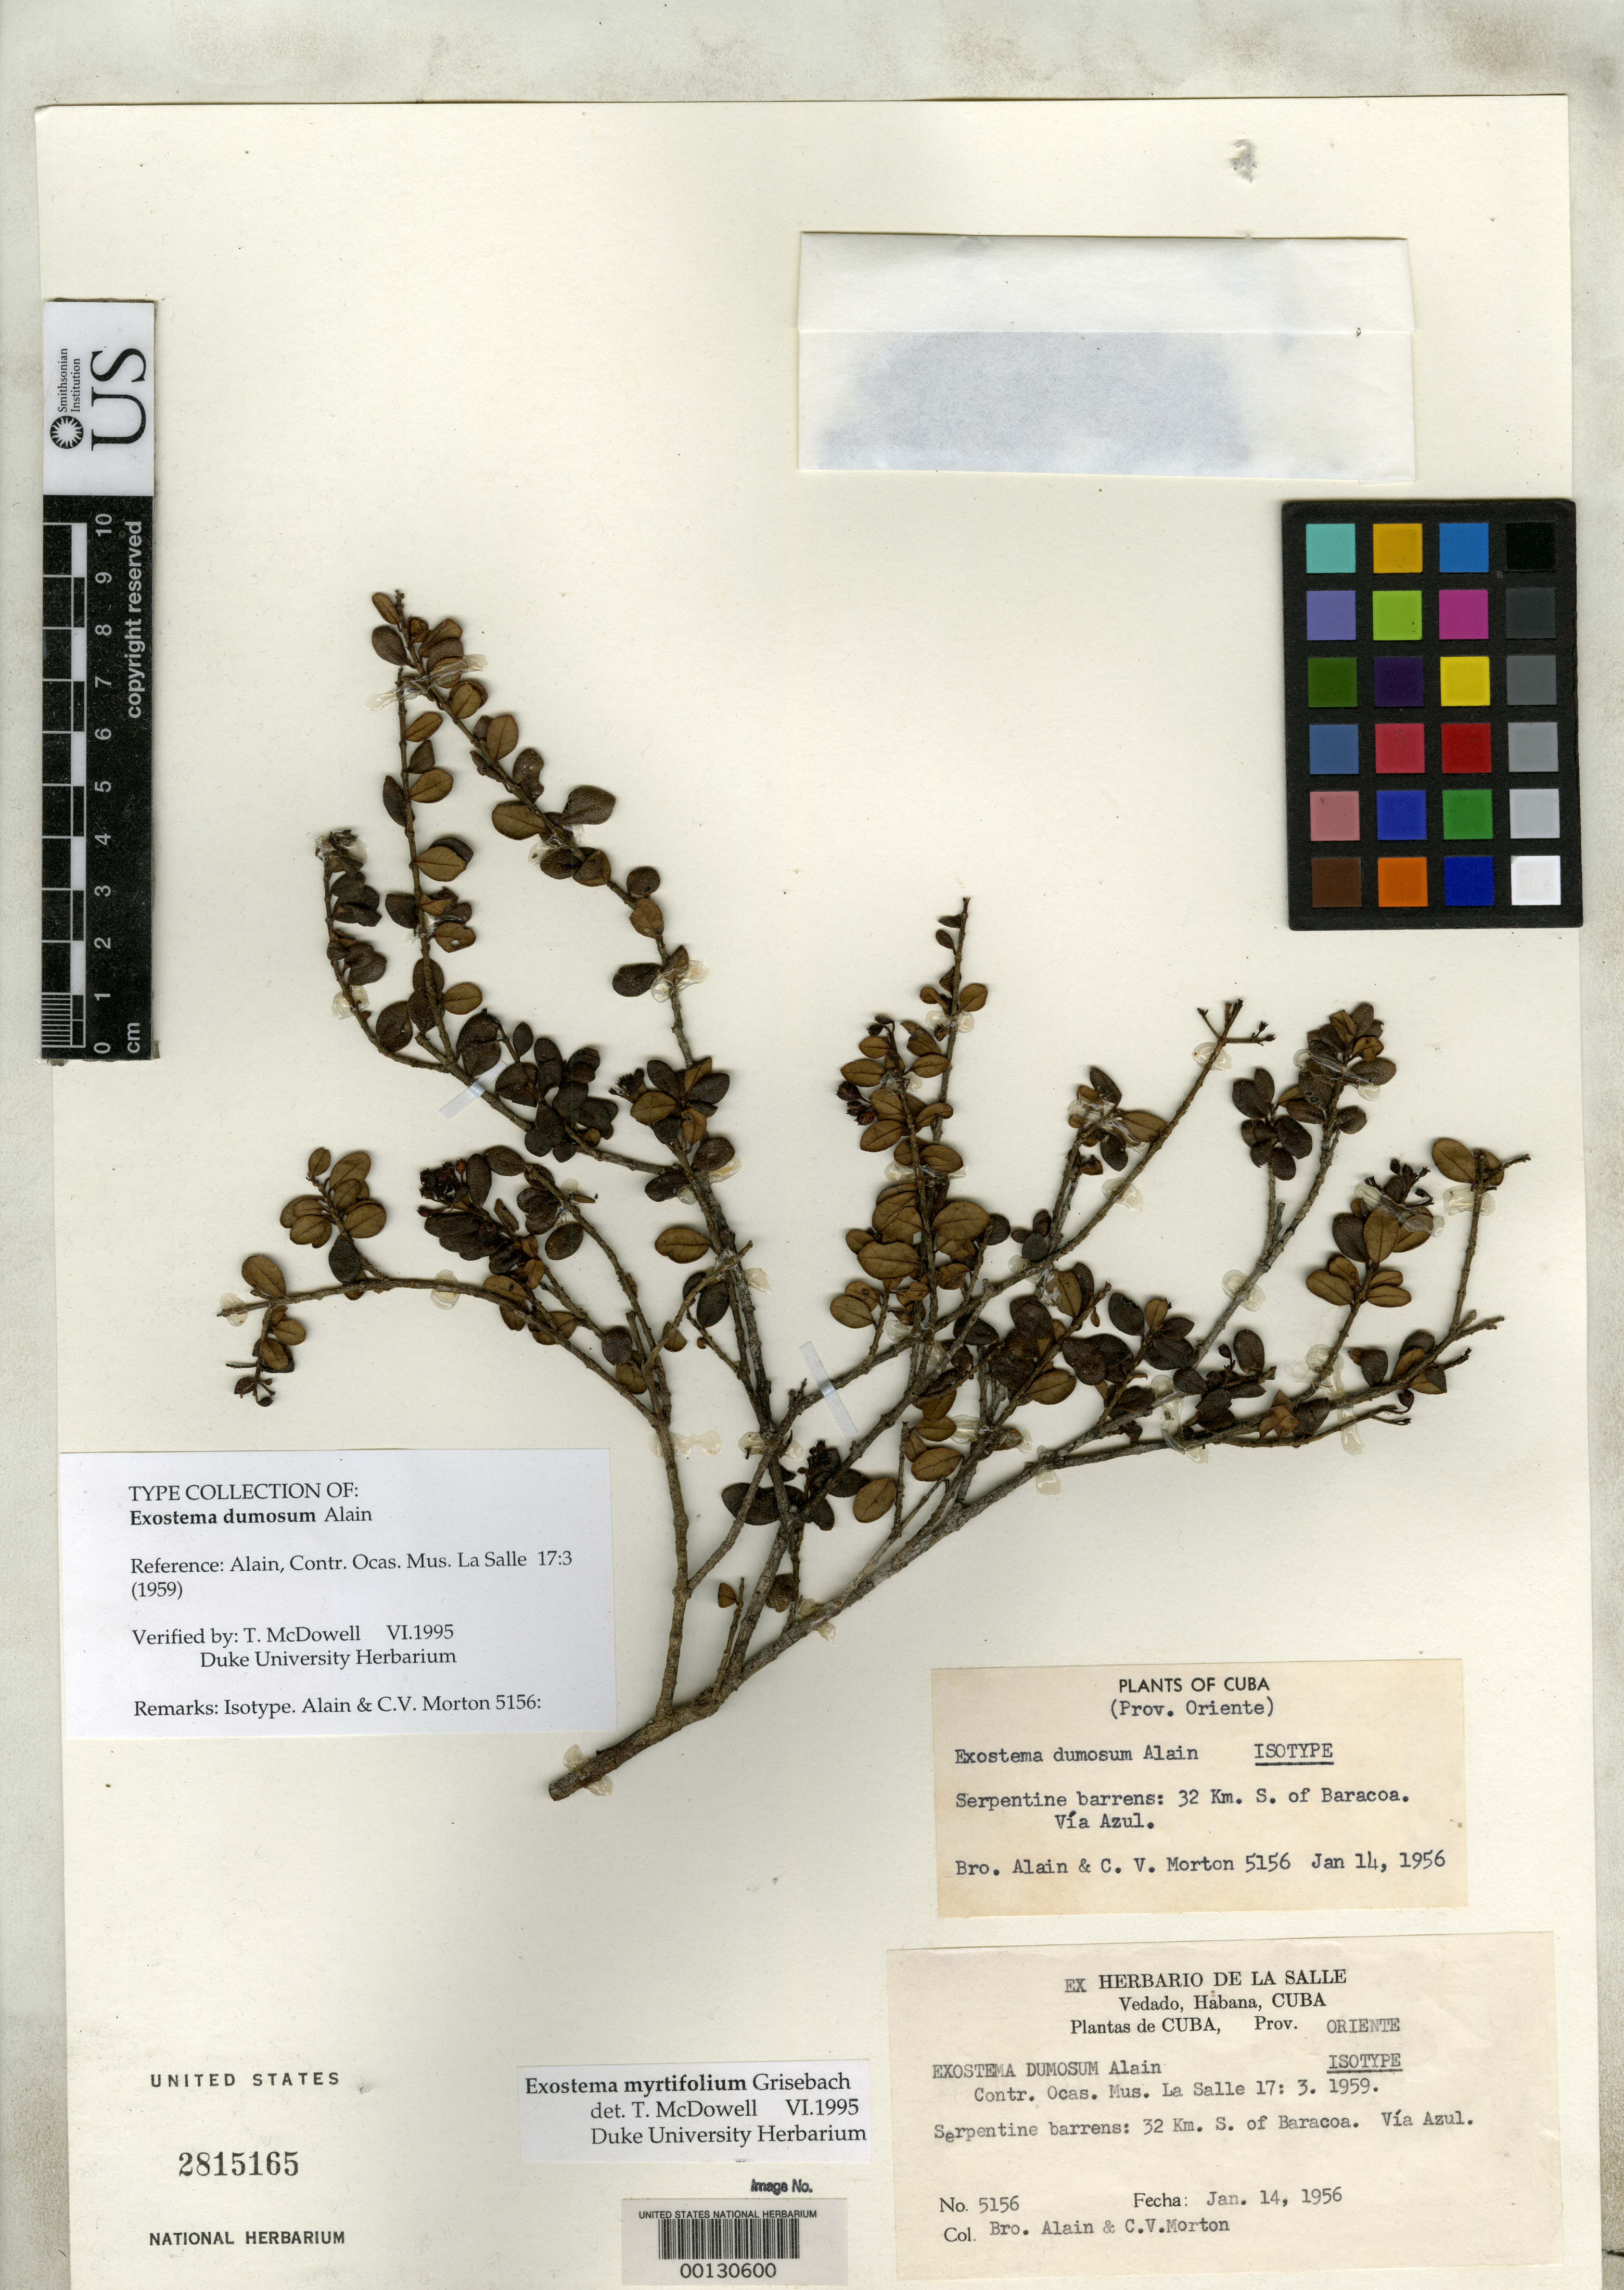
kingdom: Plantae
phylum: Tracheophyta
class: Magnoliopsida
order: Gentianales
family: Rubiaceae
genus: Exostema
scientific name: Exostema dumosum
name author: Alain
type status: Isotype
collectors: A. H. Liogier & C. V. Morton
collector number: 5156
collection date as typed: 14 Jan 1956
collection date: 1956-01-14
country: Cuba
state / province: Oriente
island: Greater Antilles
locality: Serpentine barrens, 32 km. S of Baracoa, via Azul.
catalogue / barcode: US 2815165